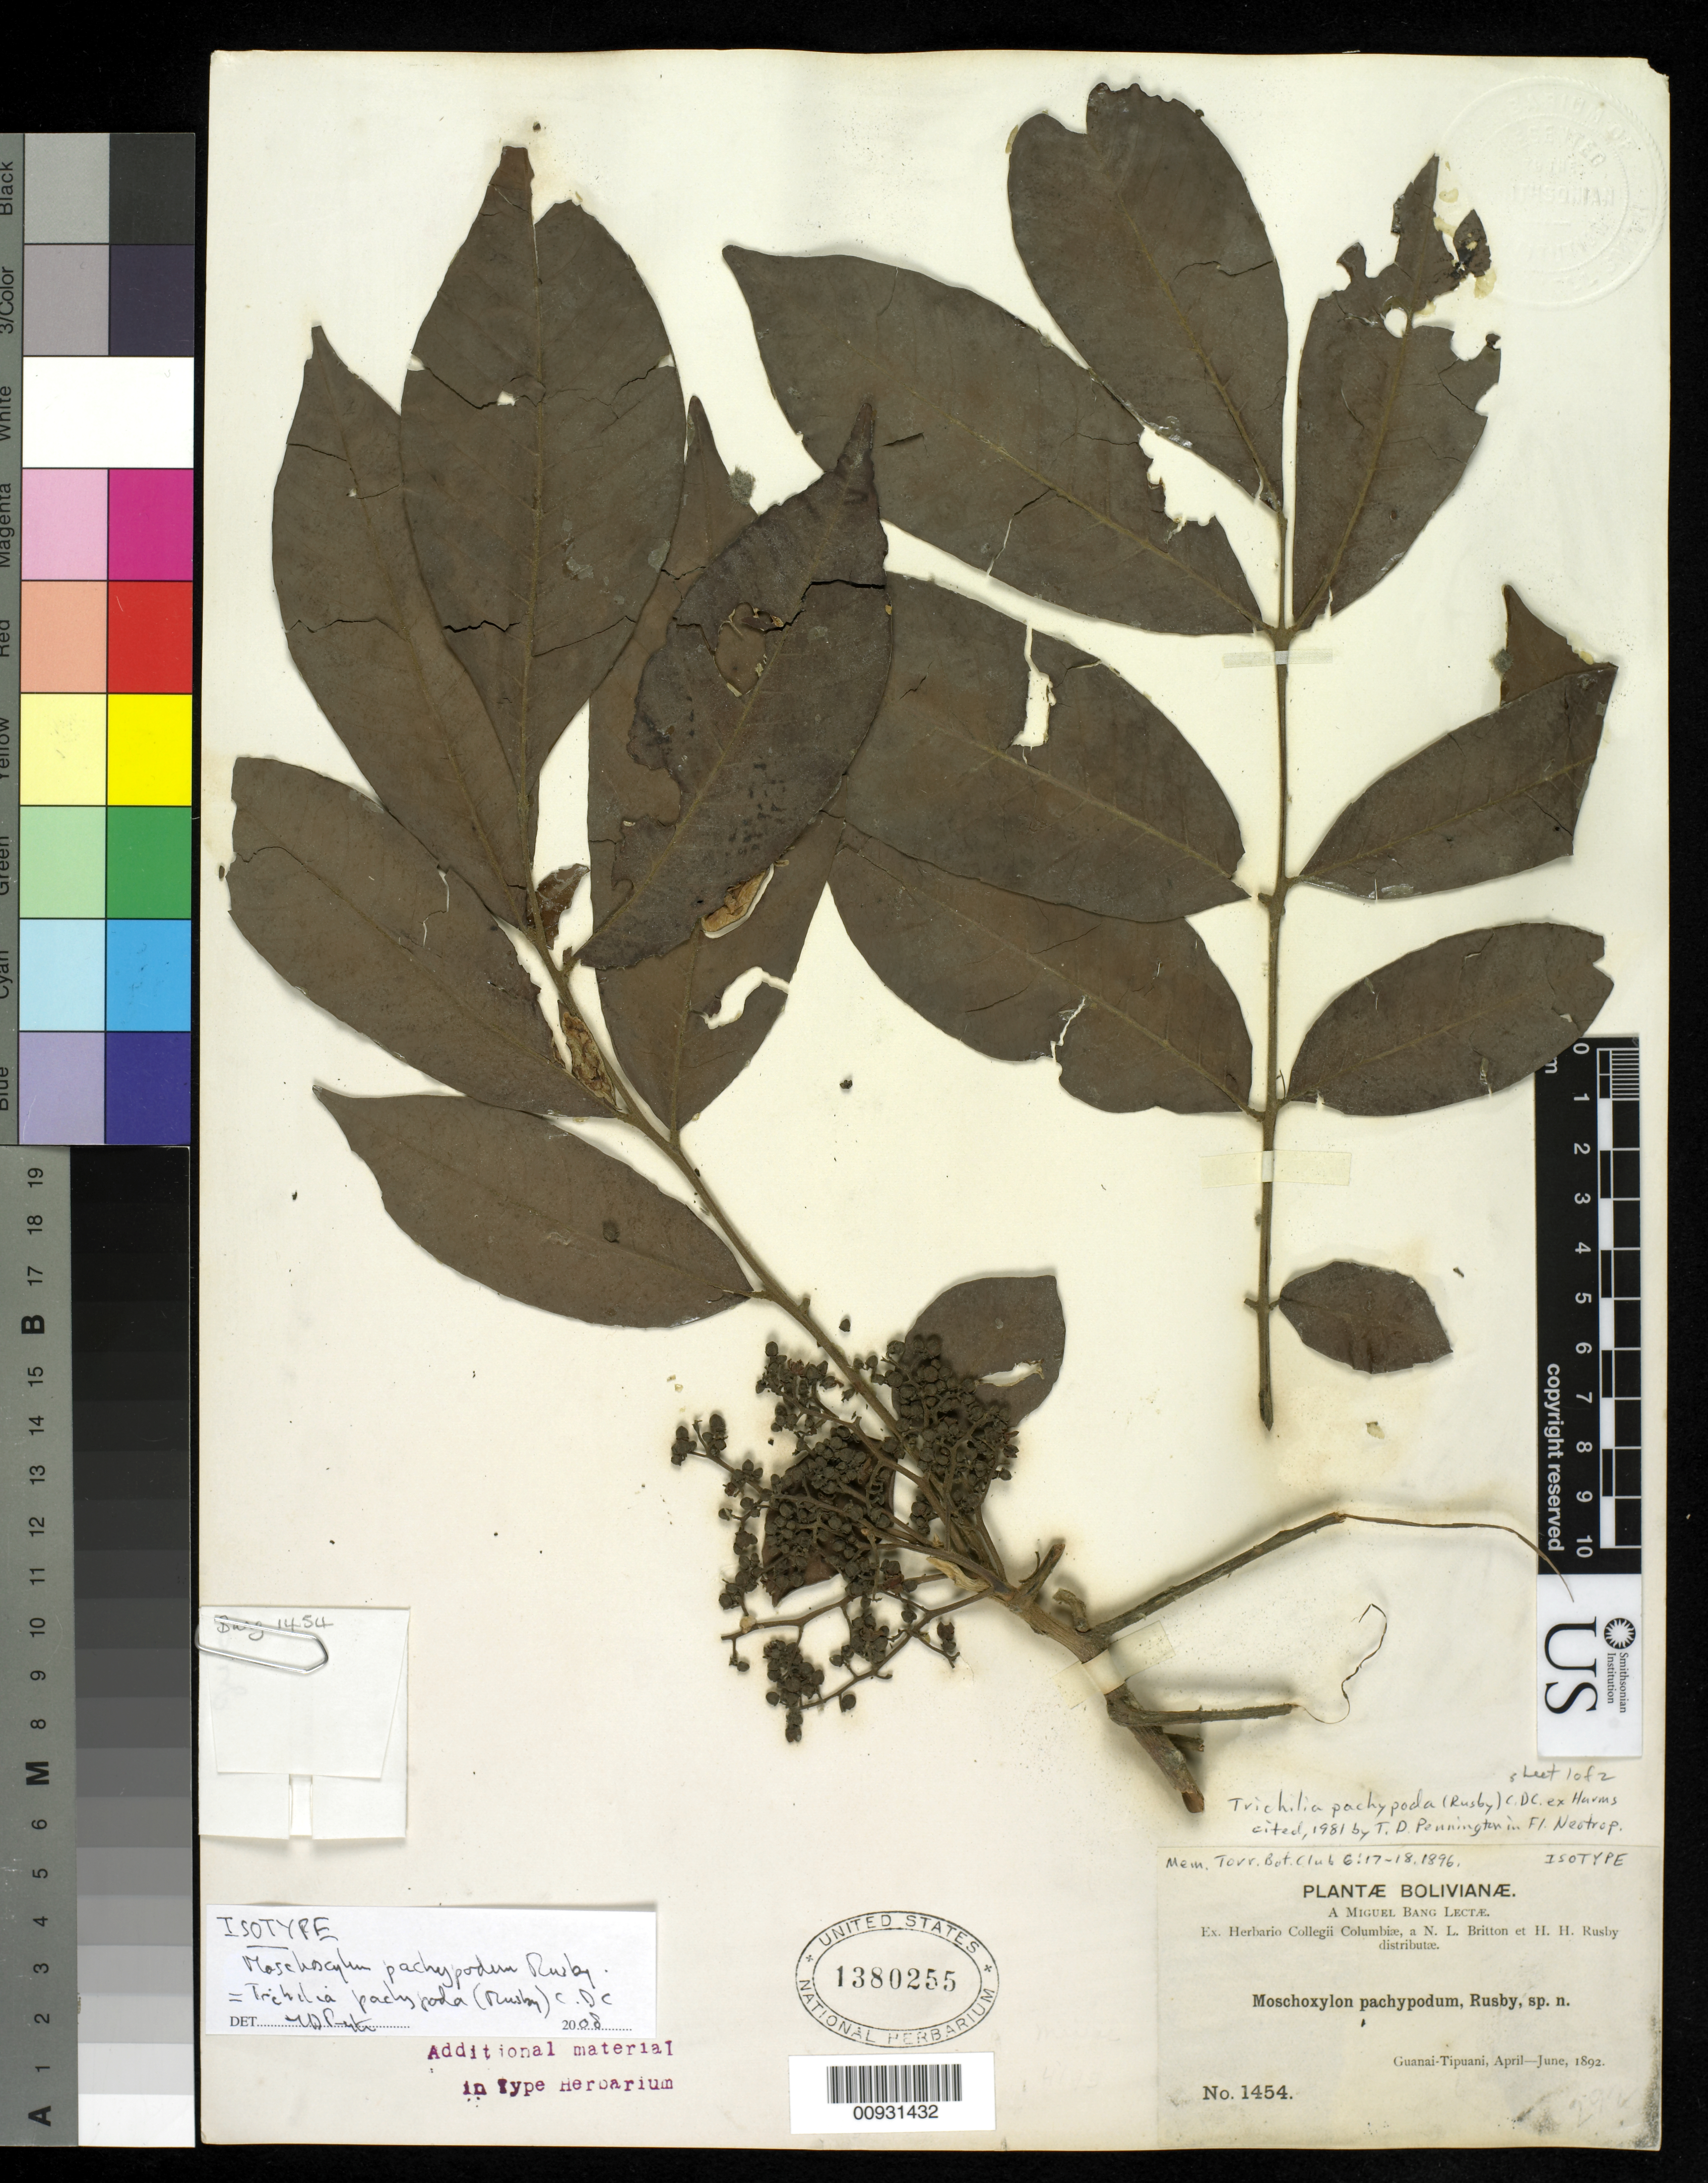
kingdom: Plantae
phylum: Tracheophyta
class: Magnoliopsida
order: Sapindales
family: Meliaceae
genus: Moschoxylum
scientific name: Moschoxylum pachypodum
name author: Rusby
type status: Isotype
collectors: M. Bang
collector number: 1454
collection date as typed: Apr 1892 to -- Jun 1892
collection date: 1892-04/1892-06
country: Bolivia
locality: Guanai - Tipuani.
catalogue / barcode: US 1380255